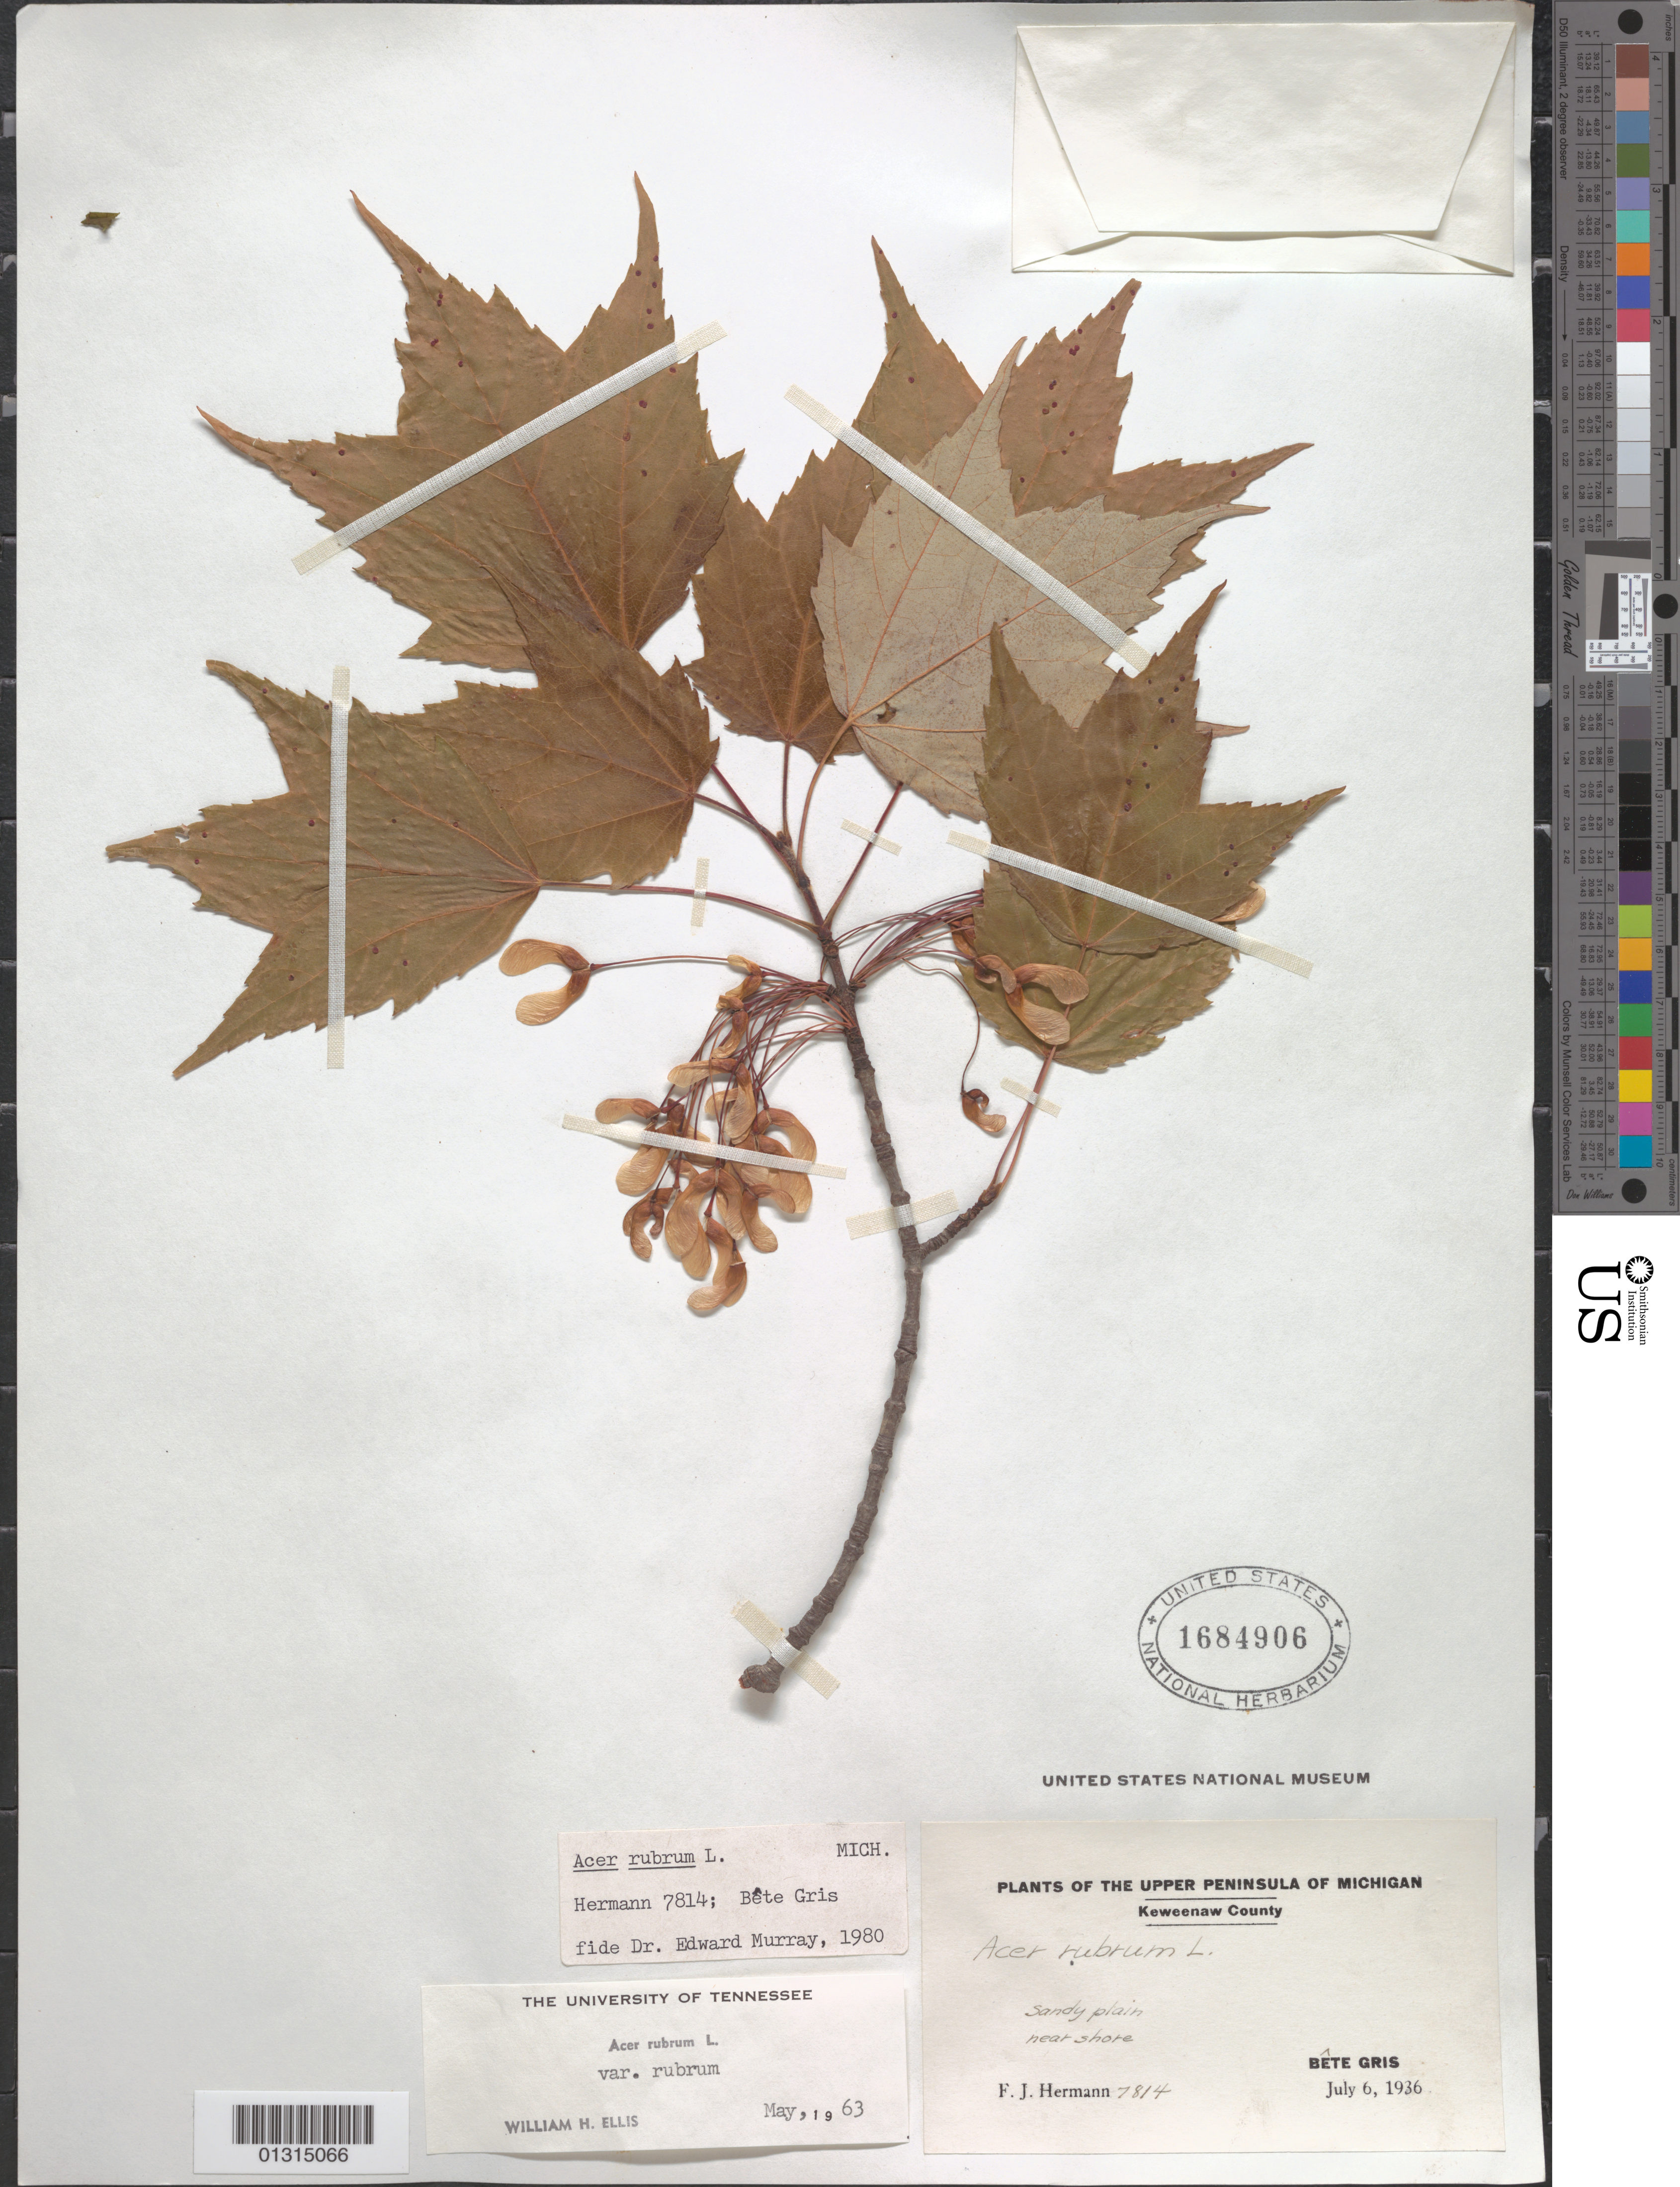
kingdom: Plantae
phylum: Tracheophyta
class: Magnoliopsida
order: Sapindales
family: Sapindaceae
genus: Acer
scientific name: Acer rubrum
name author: L.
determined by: Ellis, W. H.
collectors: F. J. Hermann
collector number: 7814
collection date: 1936-07-06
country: United States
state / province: Michigan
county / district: Keweenaw County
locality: Upper Peninsula, Keweenaw County, Bête Gris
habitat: Sandy plain near shore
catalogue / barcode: US 1684906